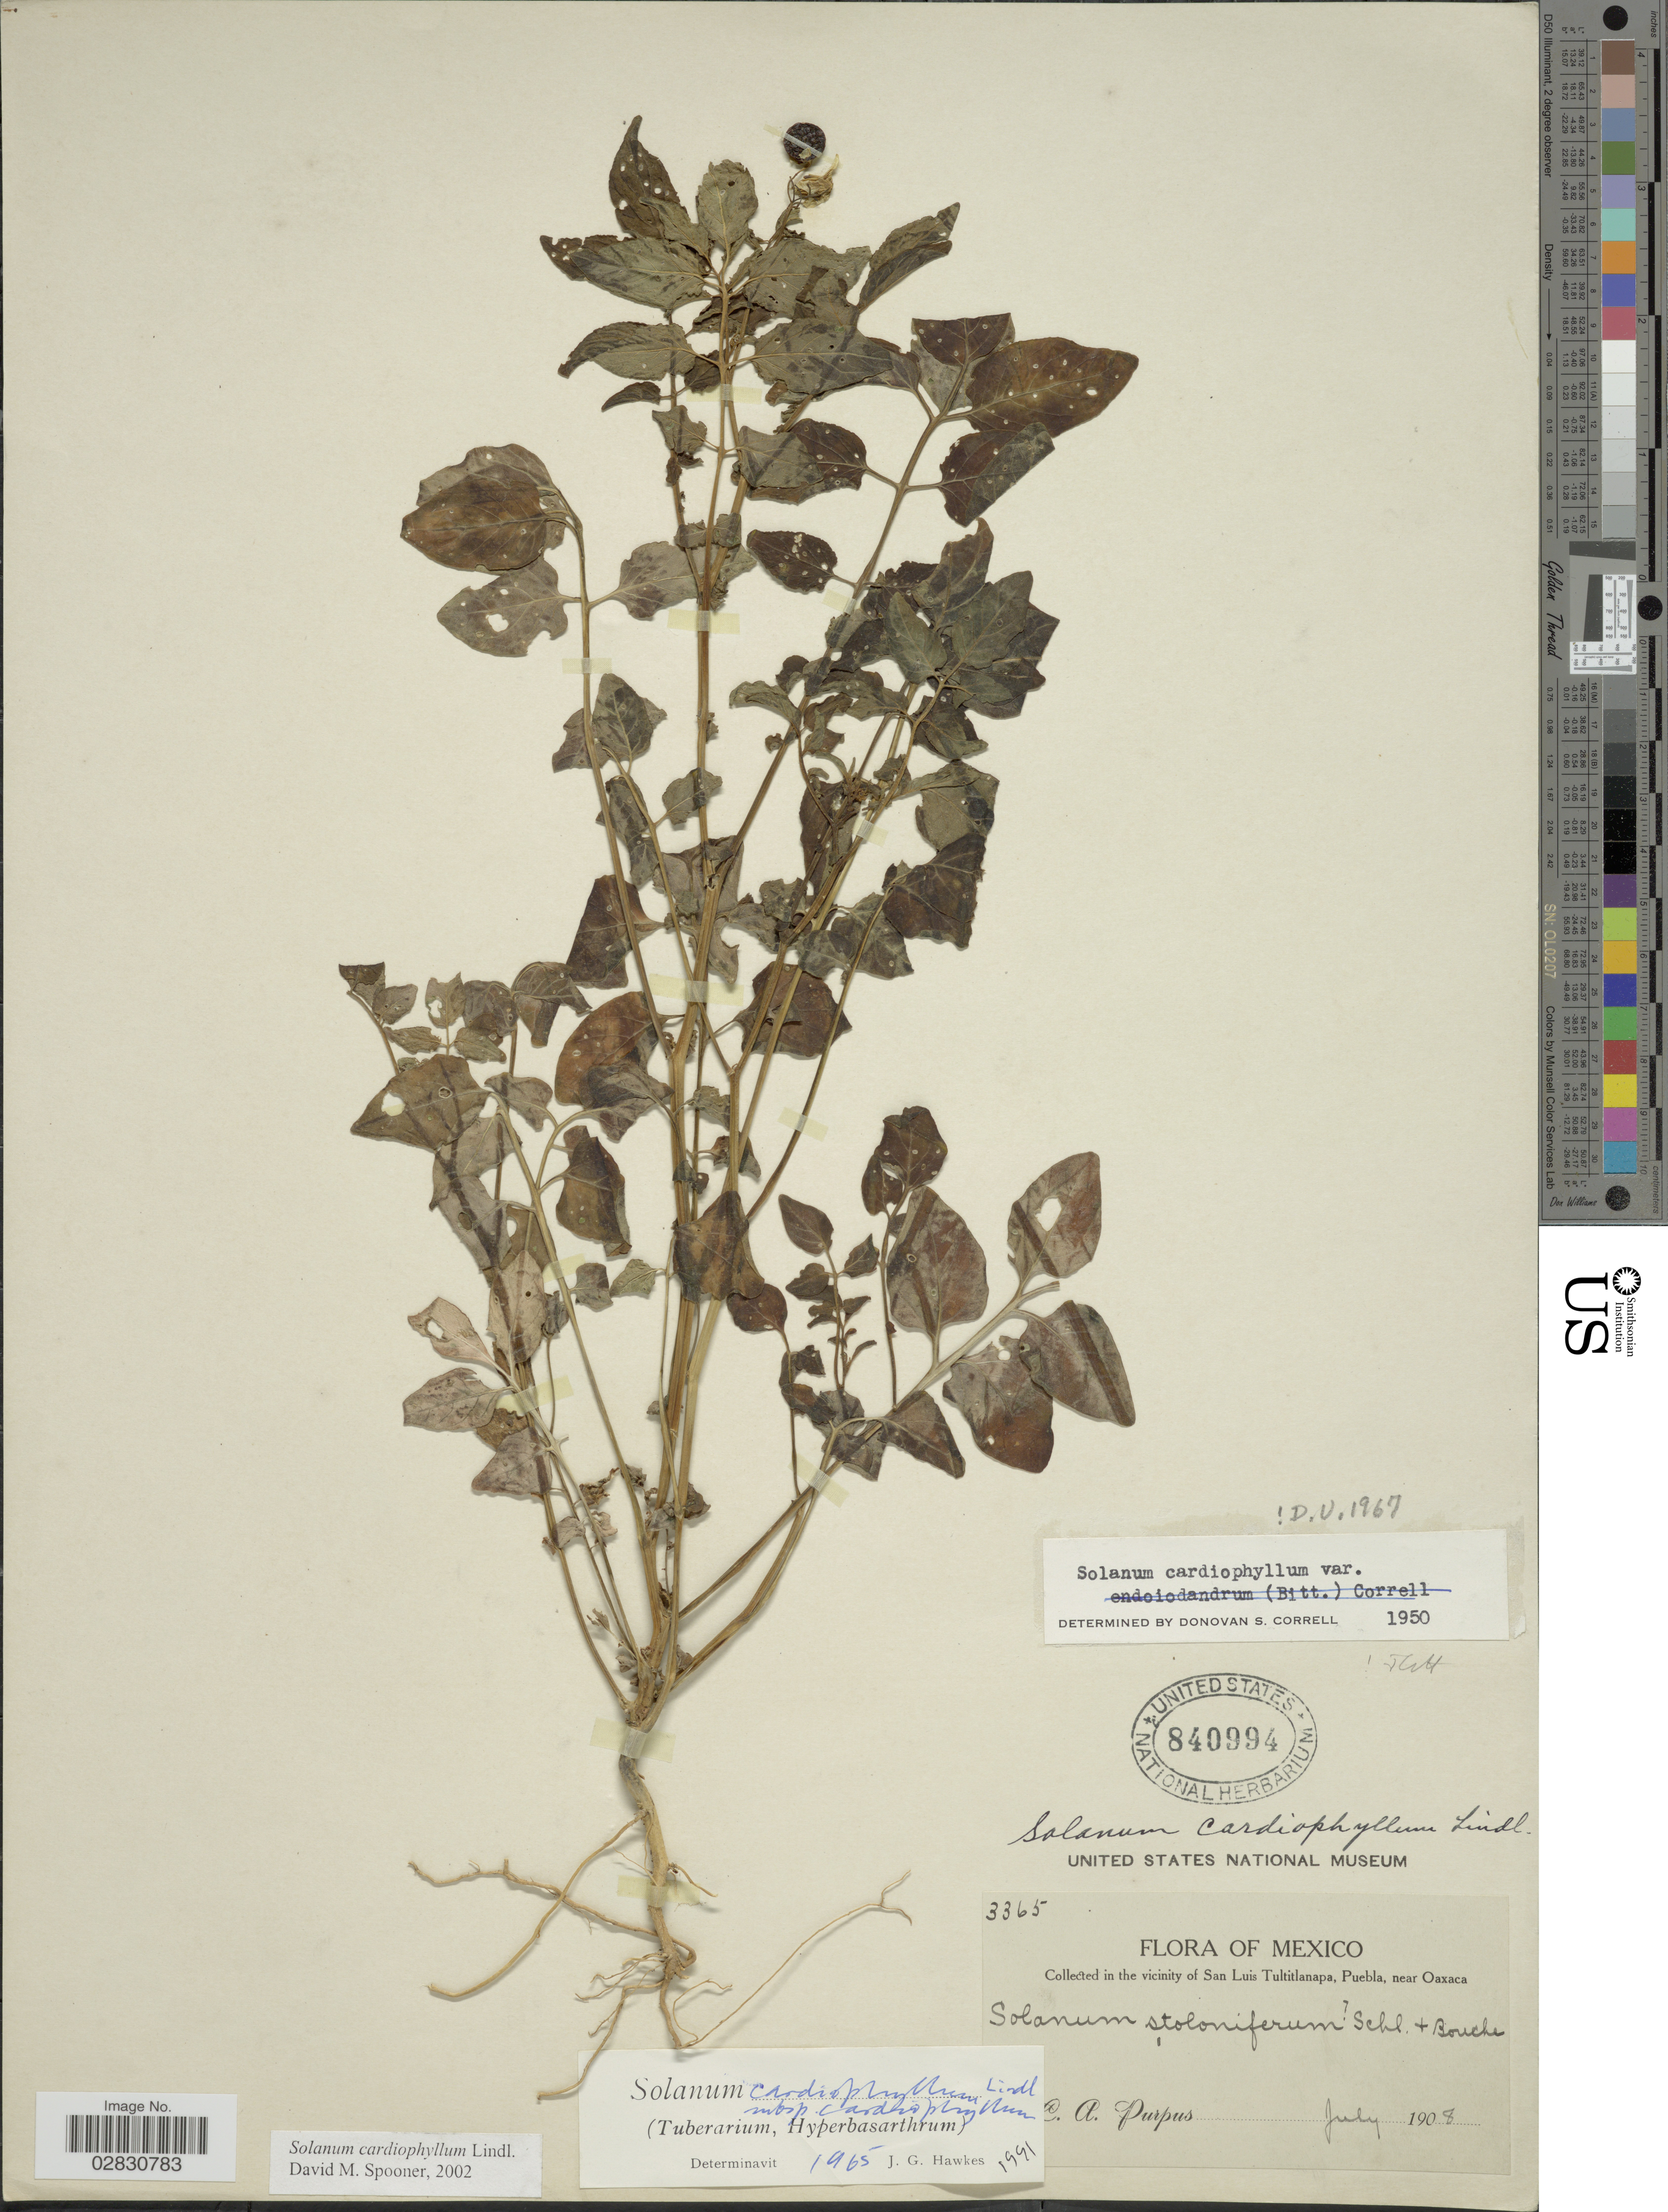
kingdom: Plantae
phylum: Tracheophyta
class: Magnoliopsida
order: Solanales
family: Solanaceae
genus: Solanum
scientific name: Solanum cardiophyllum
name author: Lindl.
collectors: C. A. Purpus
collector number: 3365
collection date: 1908-07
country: Mexico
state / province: Puebla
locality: In The Vicinity of San Luis Tultitlanapa, Puebla, near Oaxaca.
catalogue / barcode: US 840994